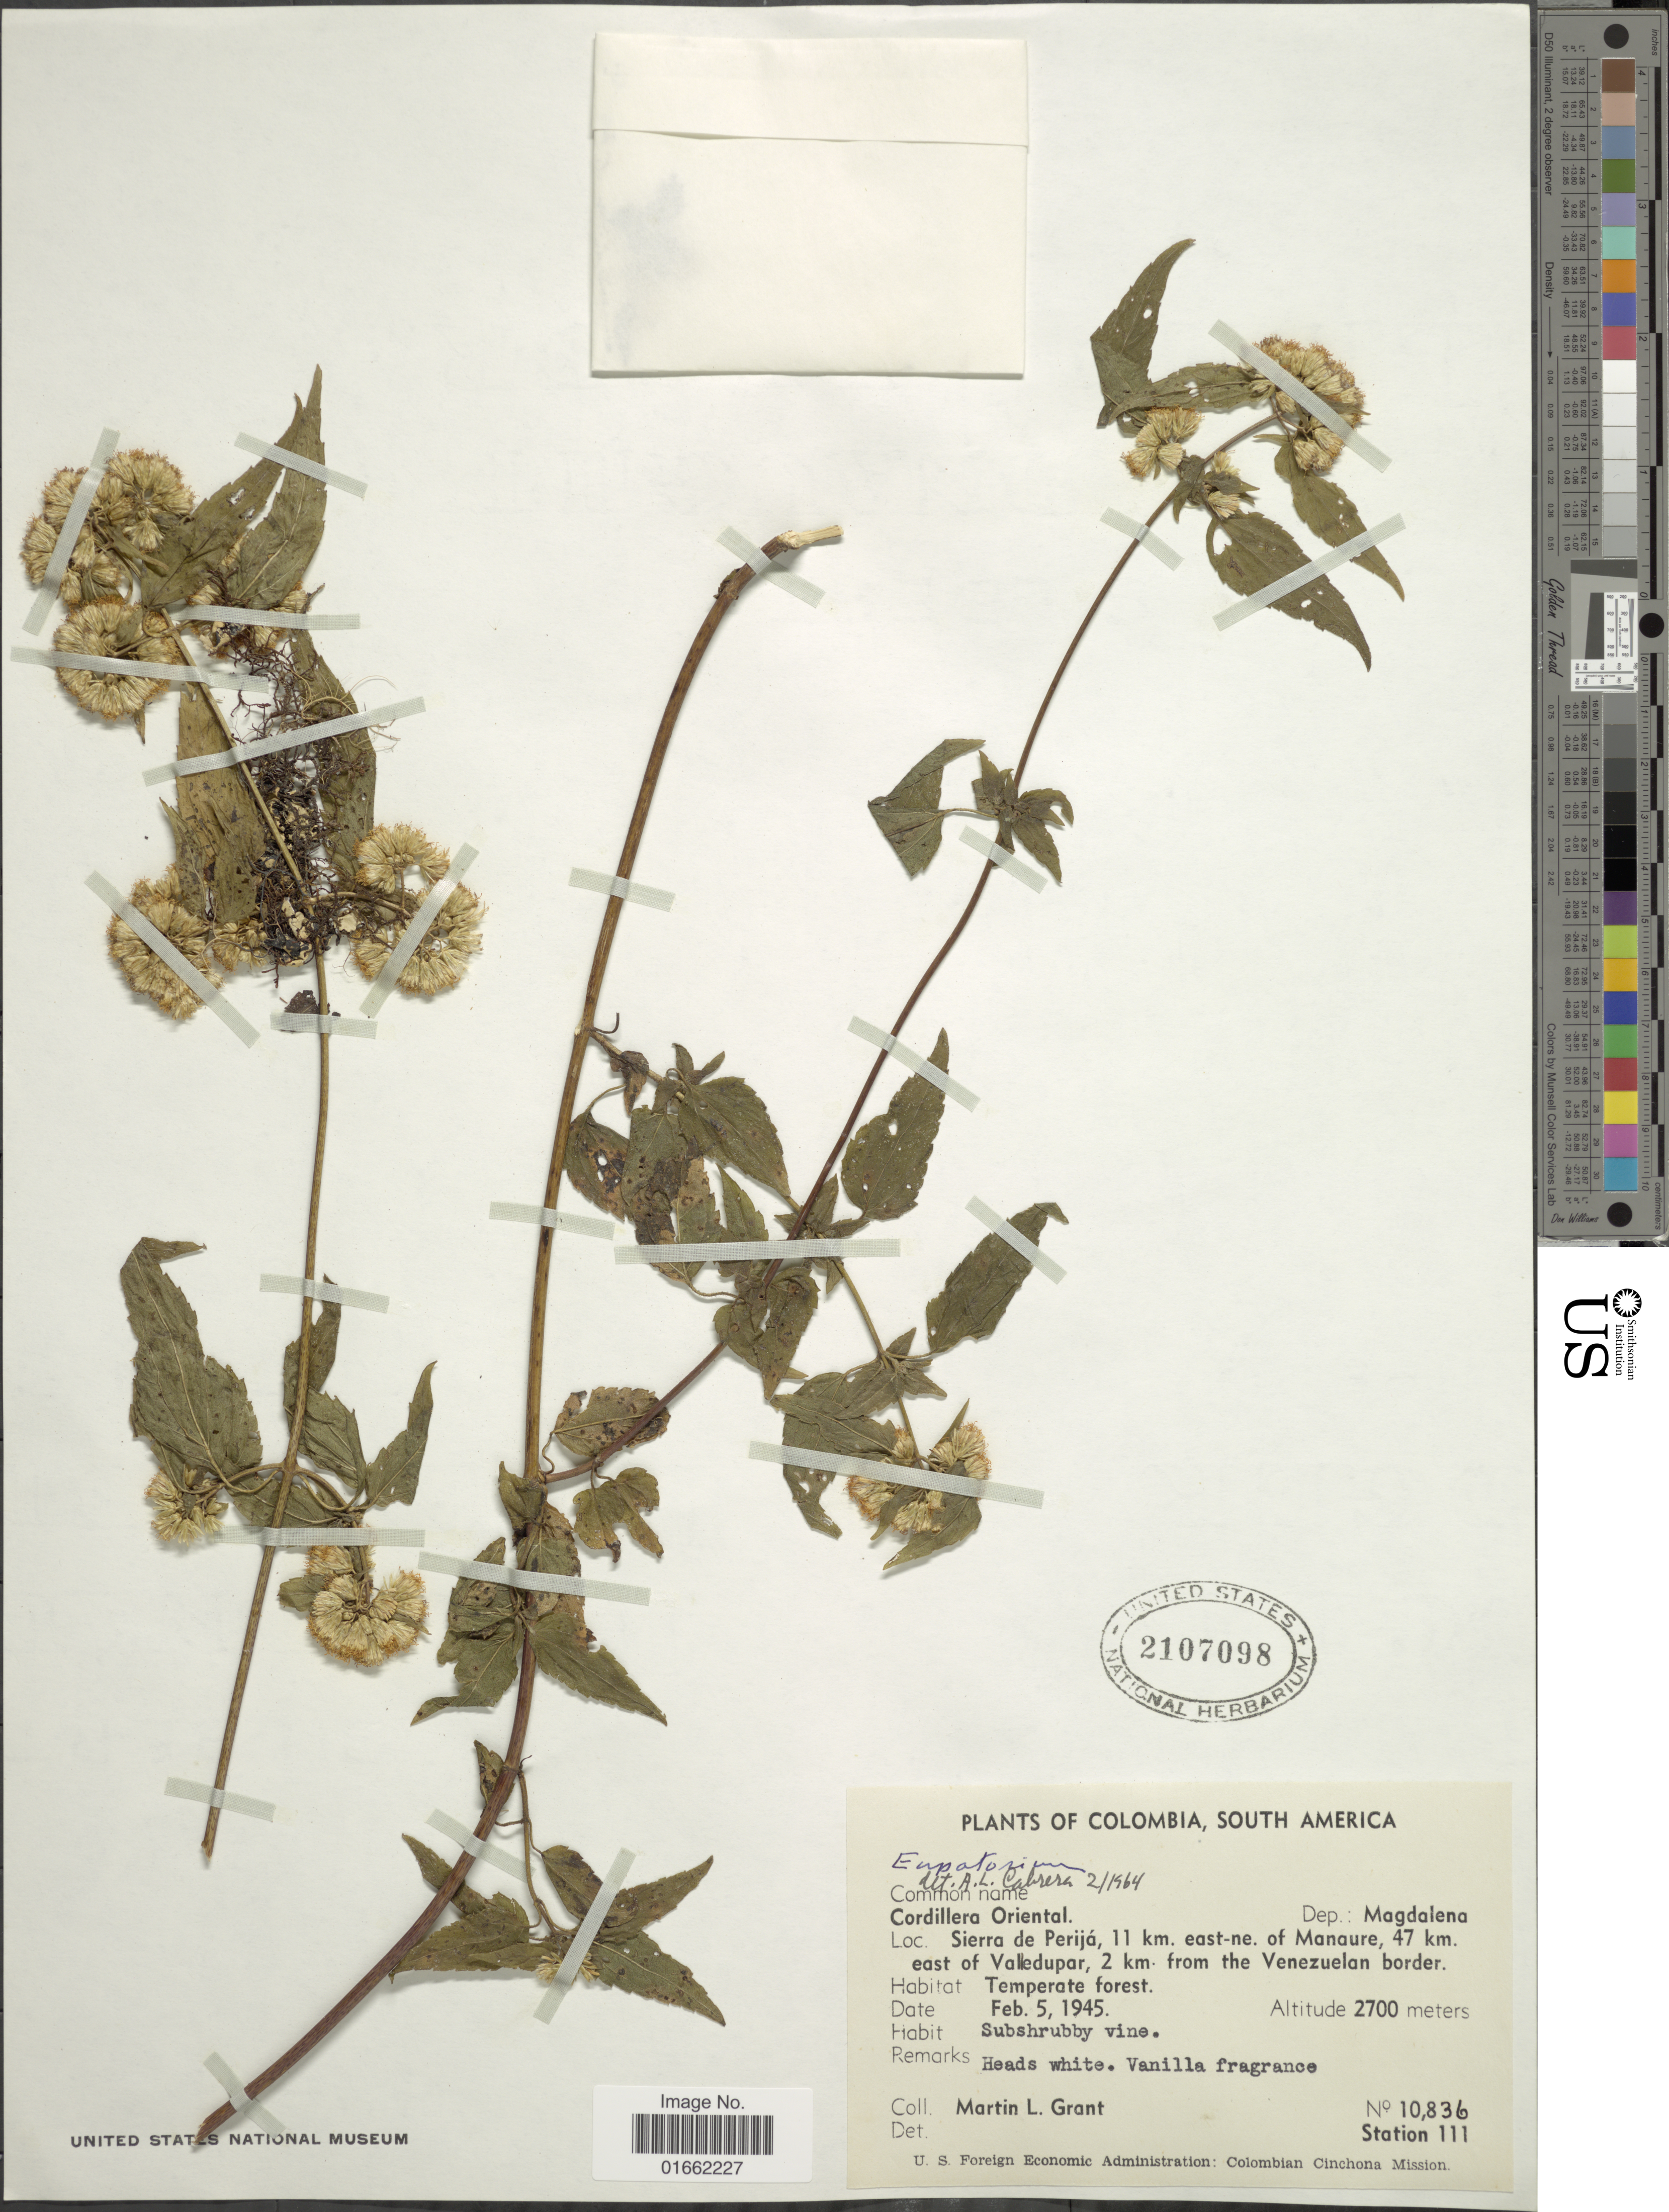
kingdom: Plantae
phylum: Tracheophyta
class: Magnoliopsida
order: Asterales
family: Asteraceae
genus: Fleischmannia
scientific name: Fleischmannia klattiana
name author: (Hieron.) R.M. King & H. Rob.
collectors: M. L. Grant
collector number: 10836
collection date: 1945-02-05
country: Colombia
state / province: Magdalena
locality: Cordillera Oriental. Dep.: Magdalena. Sierra de Perijá, 11 km. east-ne. of Manaure, 47 km. east of Valledupar, 2 km from the Venezuelan border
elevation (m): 2700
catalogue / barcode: US 2107098